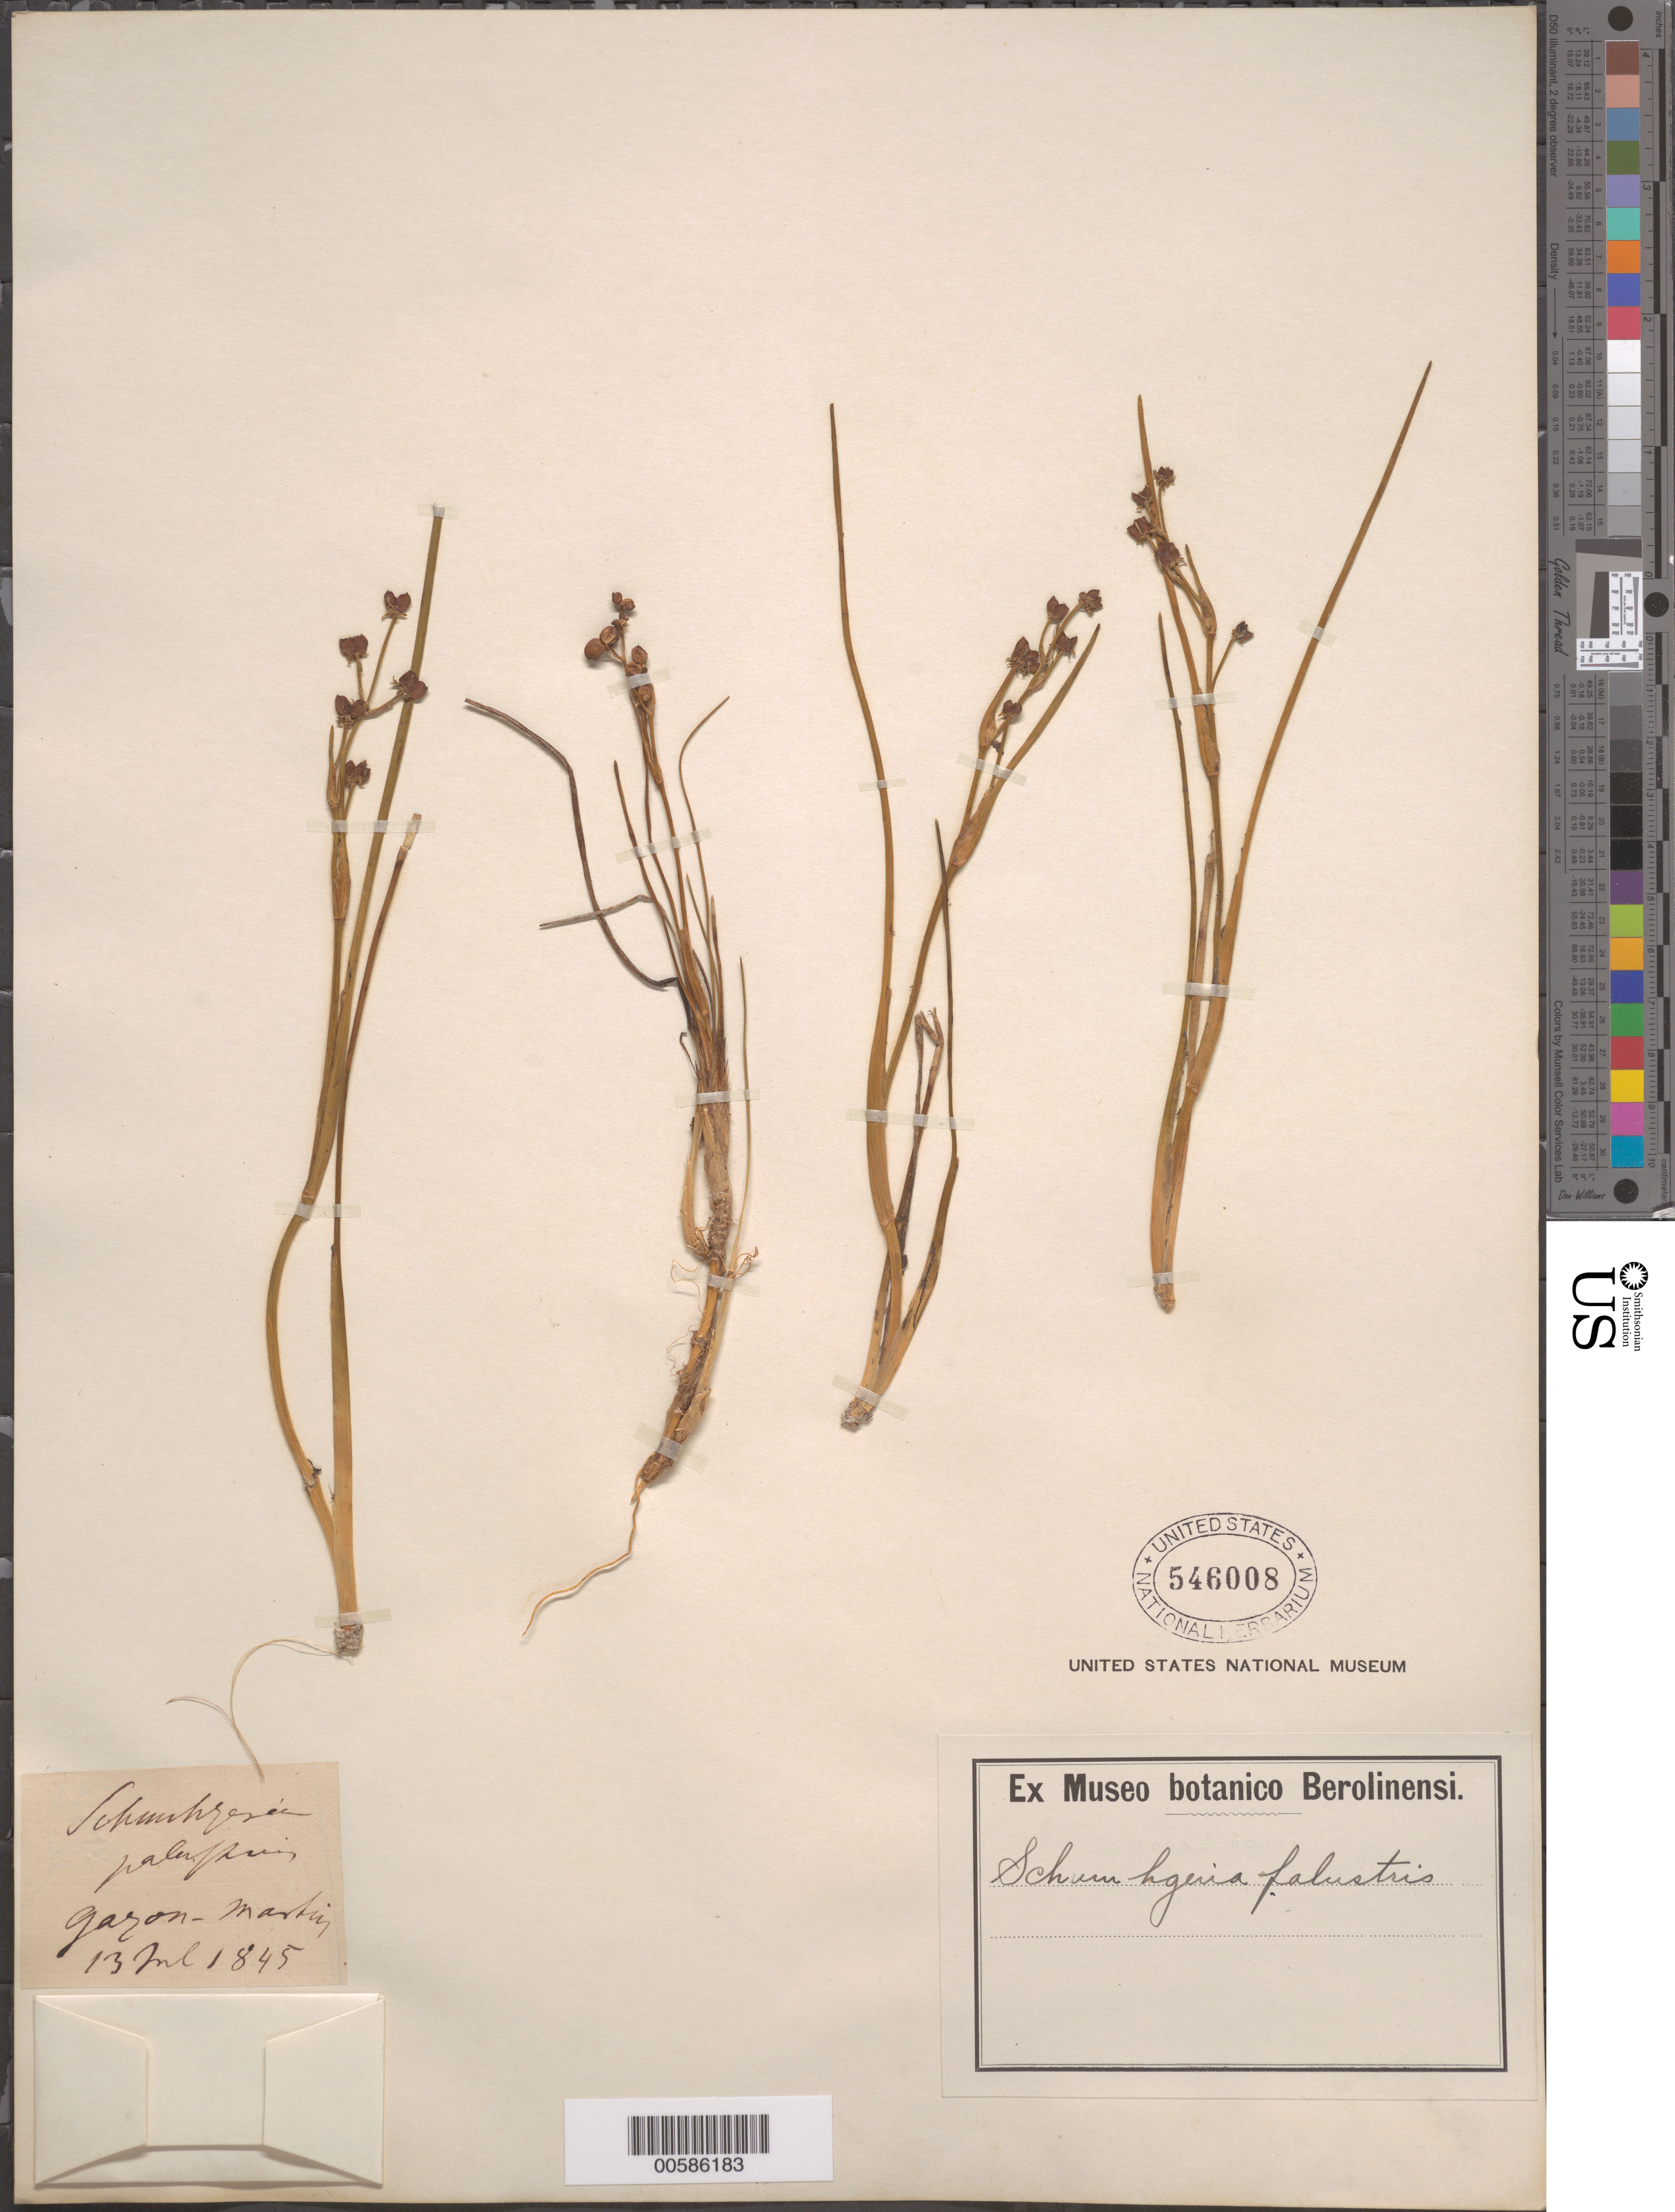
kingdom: Plantae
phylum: Tracheophyta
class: Liliopsida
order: Alismatales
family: Scheuchzeriaceae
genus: Scheuchzeria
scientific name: Scheuchzeria palustris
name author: L.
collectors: M. Garon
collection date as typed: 13 Jul 1845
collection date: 1845-07-13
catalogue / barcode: US 546008